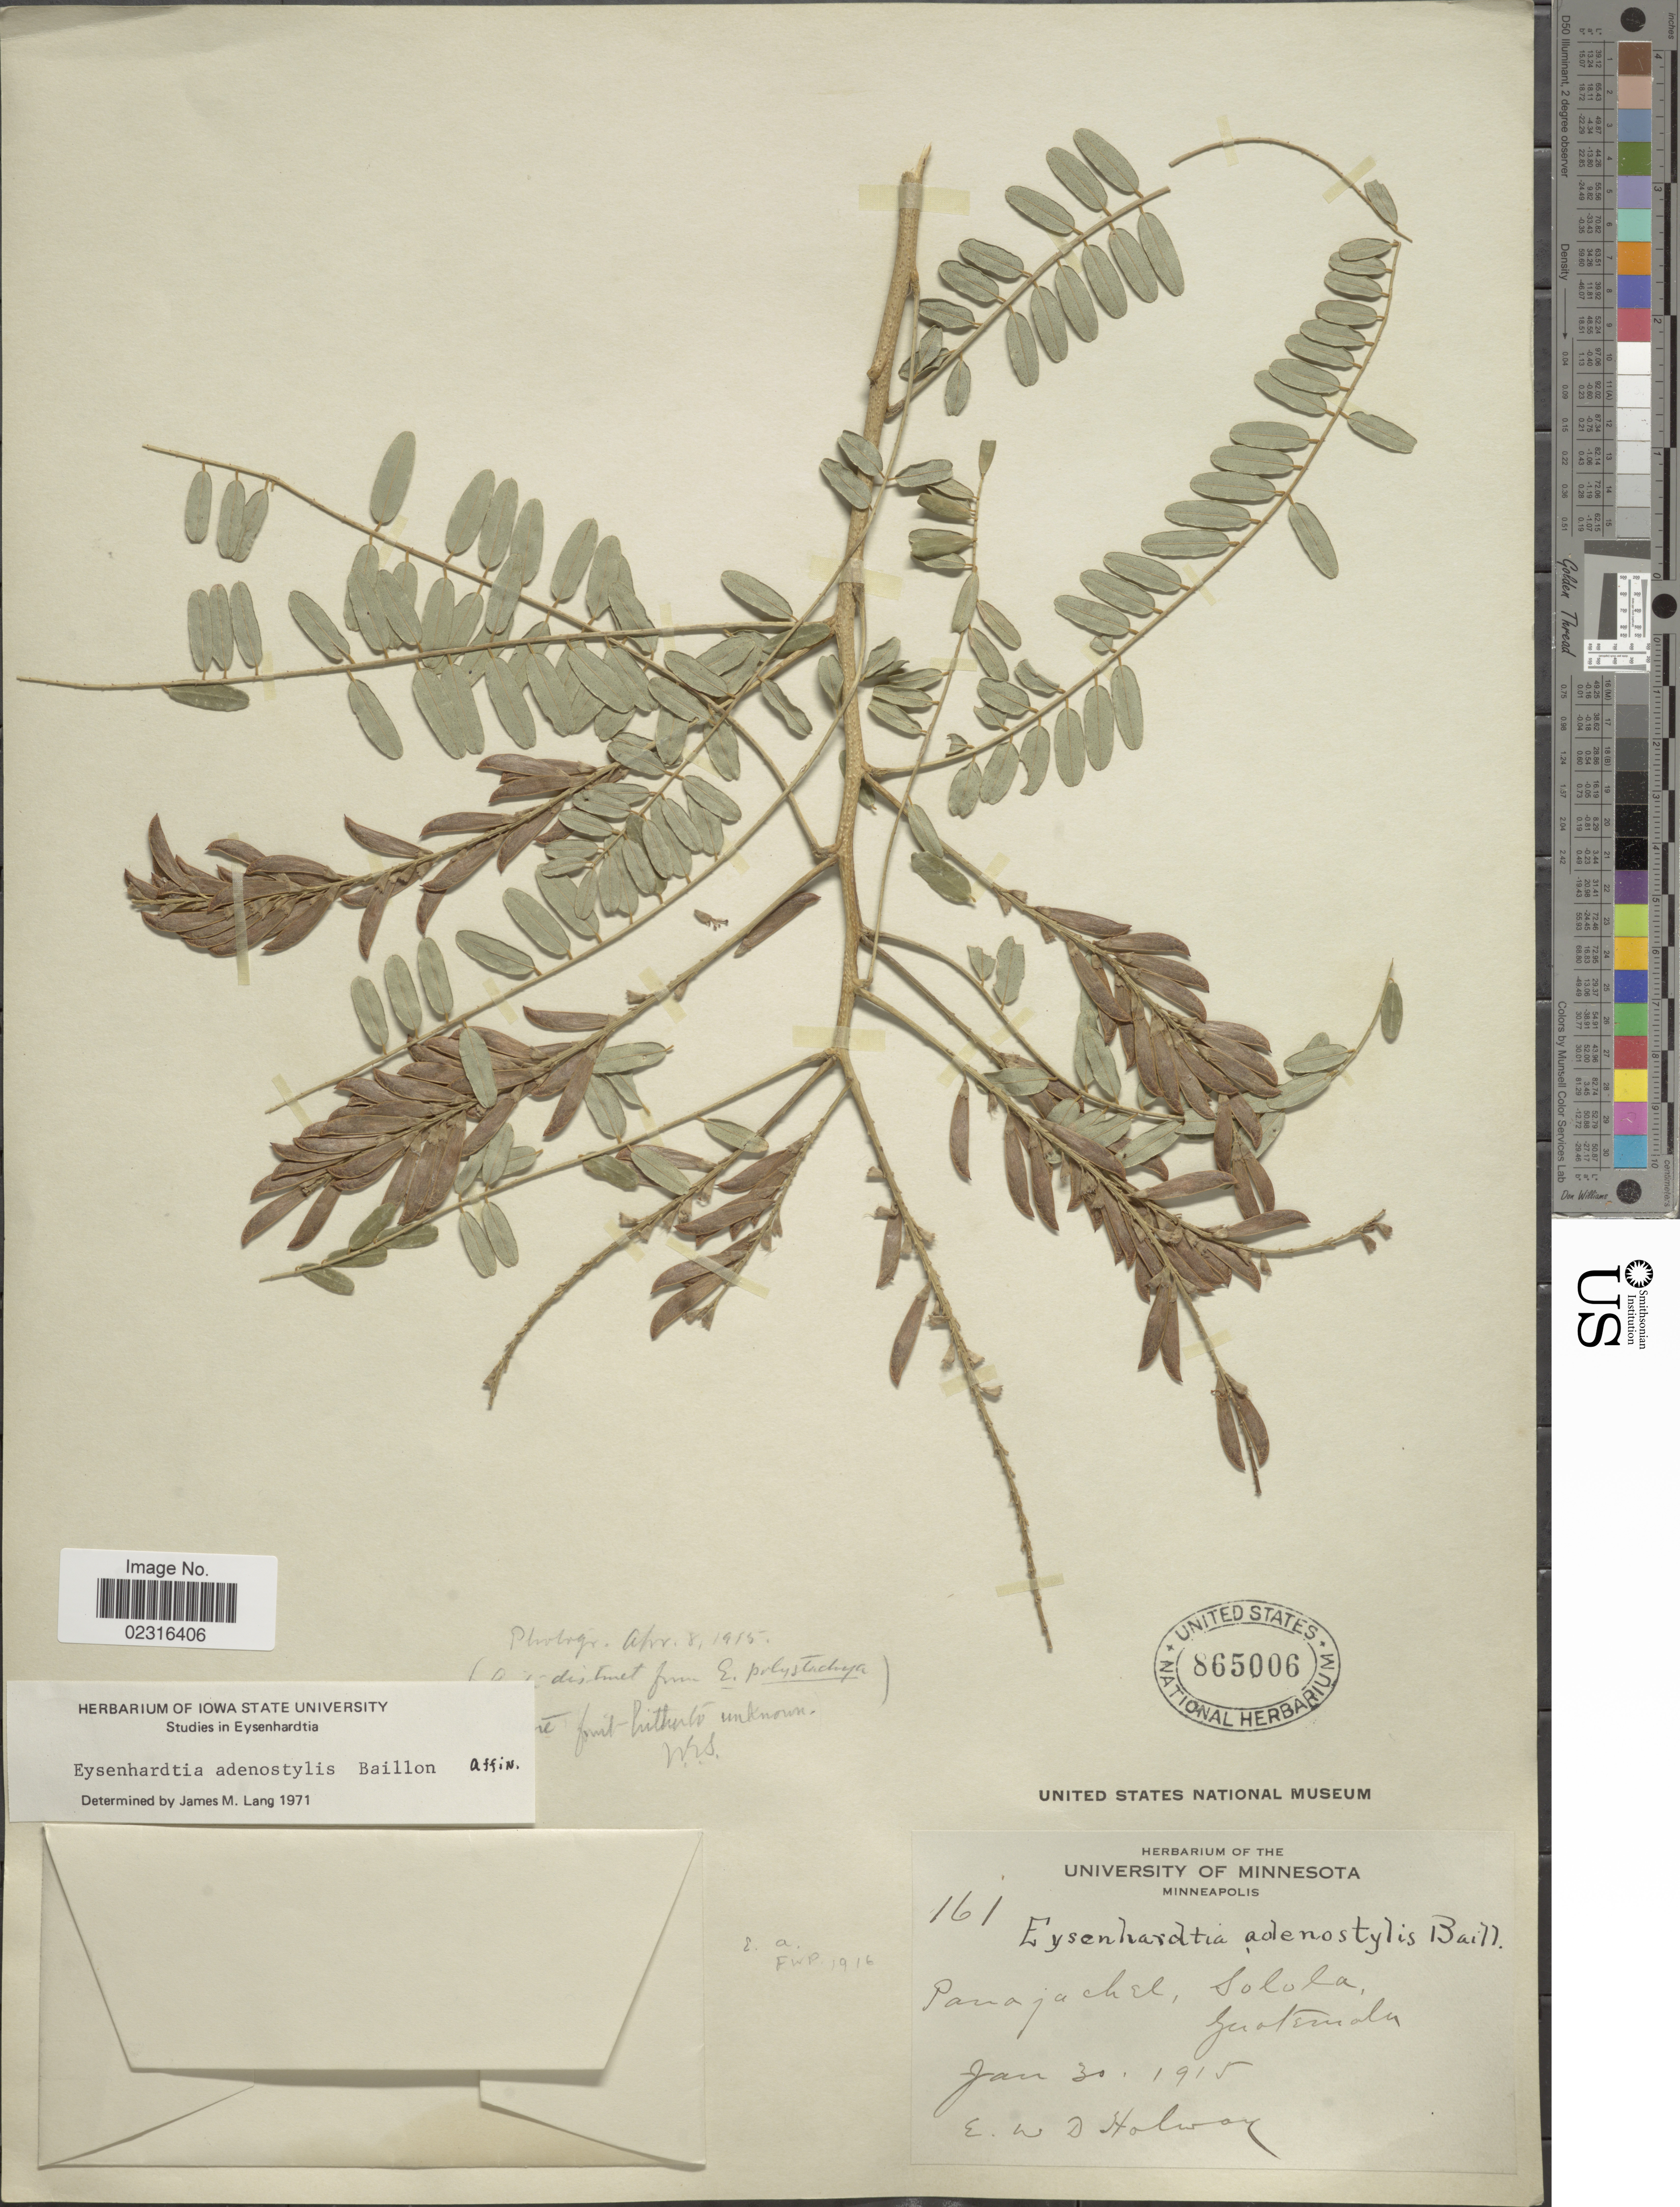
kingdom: Plantae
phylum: Tracheophyta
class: Magnoliopsida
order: Fabales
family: Fabaceae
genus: Eysenhardtia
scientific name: Eysenhardtia adenostylis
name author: Baill.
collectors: E. W. D. Holway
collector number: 161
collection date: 1915-01-30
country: Guatemala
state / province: Sololá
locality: Panajachel.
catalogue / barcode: US 865006